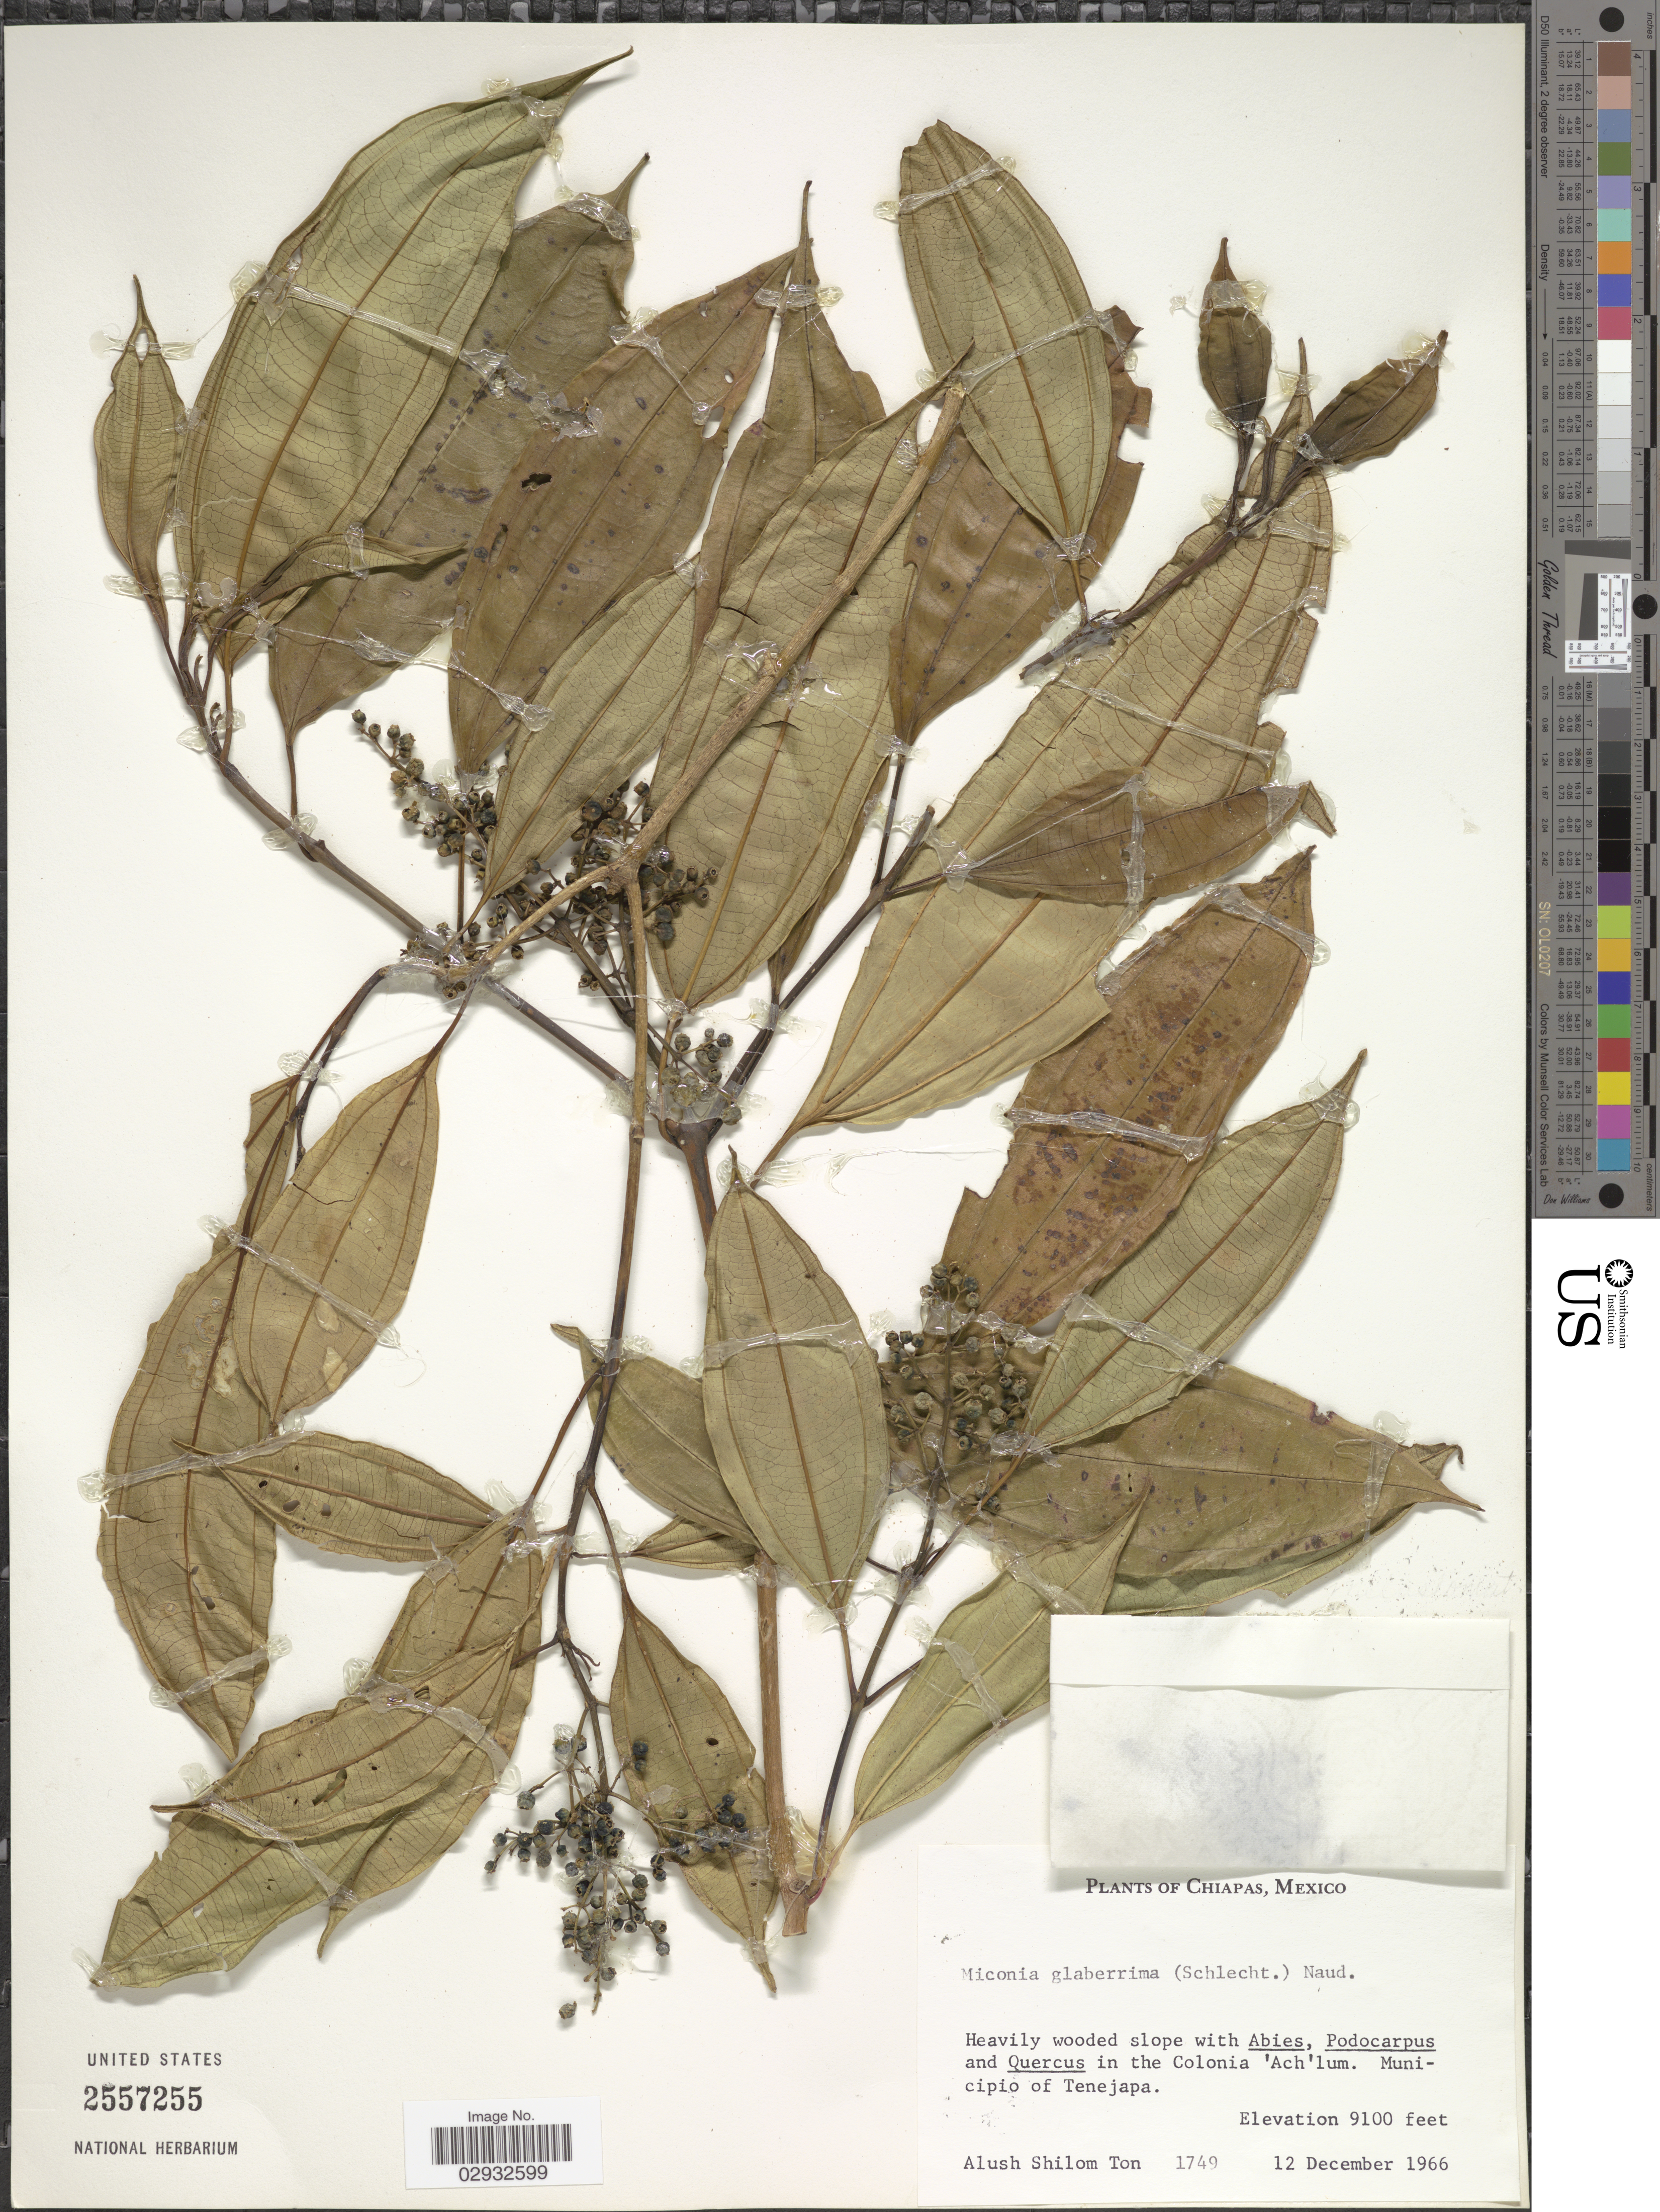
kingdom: Plantae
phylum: Tracheophyta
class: Magnoliopsida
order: Myrtales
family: Melastomataceae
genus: Miconia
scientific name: Miconia glaberrima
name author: (Schltdl.) Naudin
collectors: A. S. Ton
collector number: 1749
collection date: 1966-12-12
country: Mexico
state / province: Chiapas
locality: Heavily wooded slope in the Colonia 'Ach'lum. Municipio of Tenejapa.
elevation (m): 2774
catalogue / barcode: US 2557255